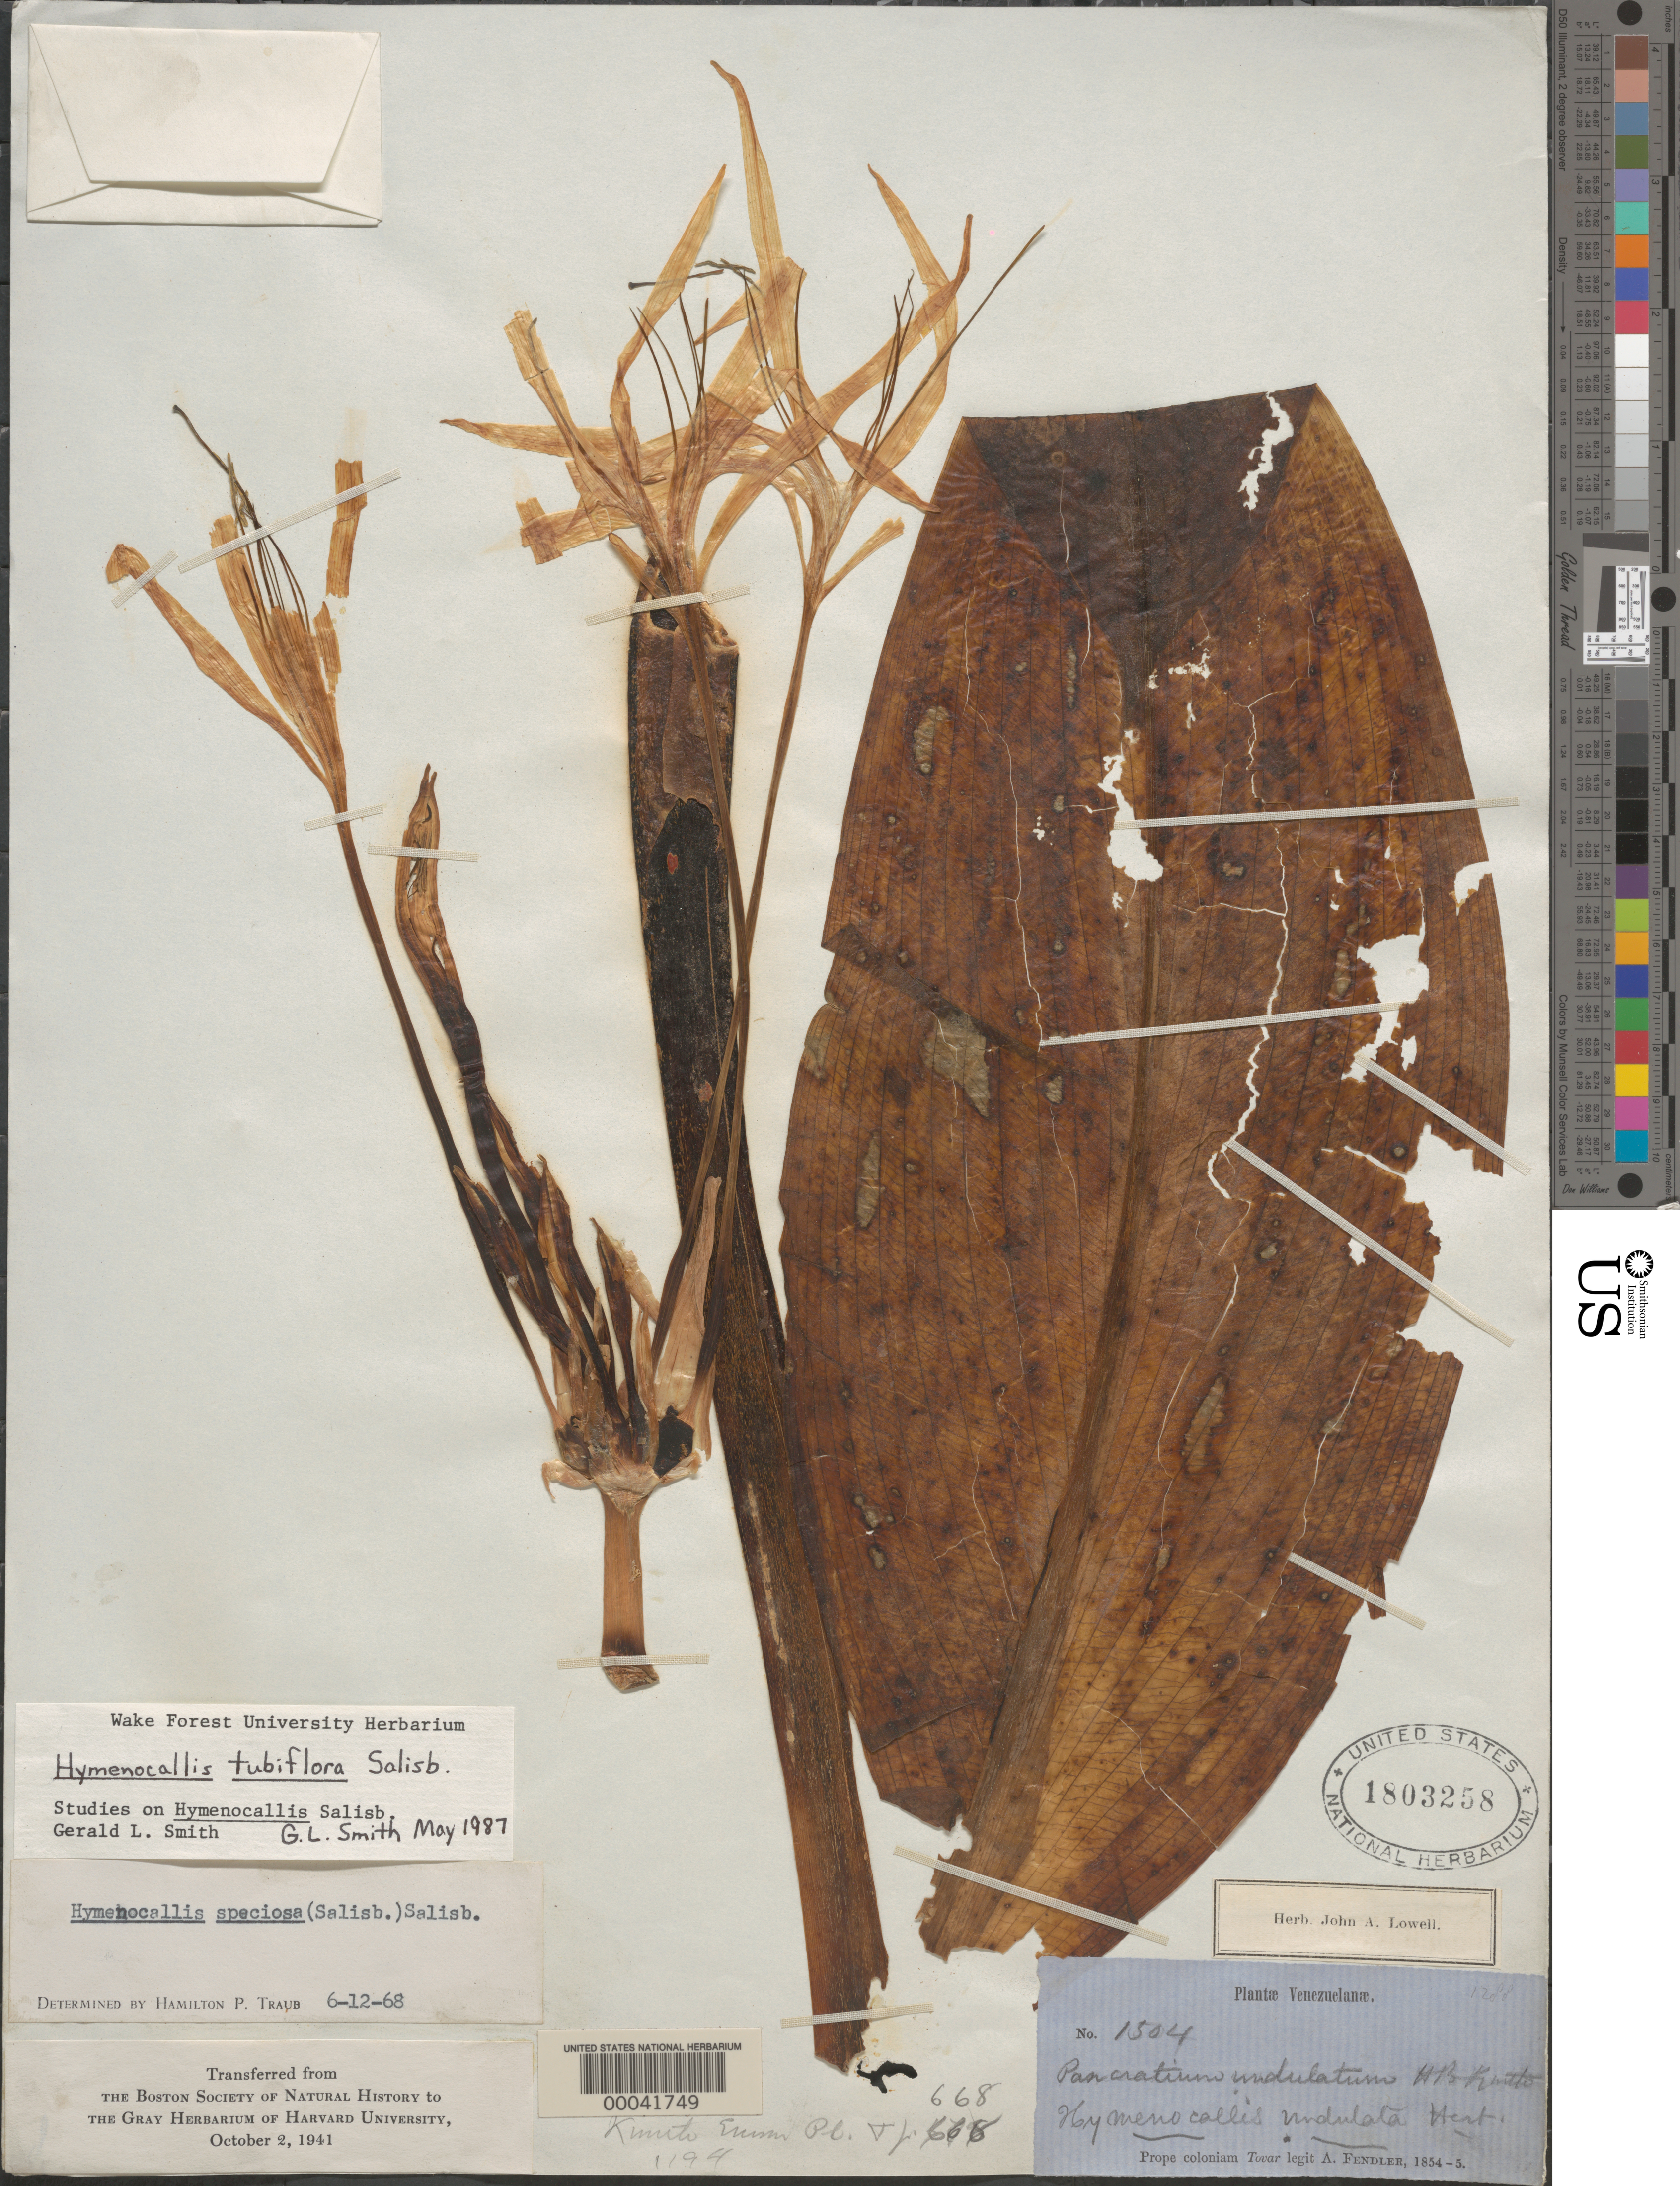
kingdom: Plantae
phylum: Tracheophyta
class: Liliopsida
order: Asparagales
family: Amaryllidaceae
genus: Hymenocallis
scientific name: Hymenocallis tubiflora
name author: Salisb.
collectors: A. Fendler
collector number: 1504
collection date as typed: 1854 to -- -- 1855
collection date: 1854/1855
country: Venezuela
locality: Near coloniam tovar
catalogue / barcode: US 1803258